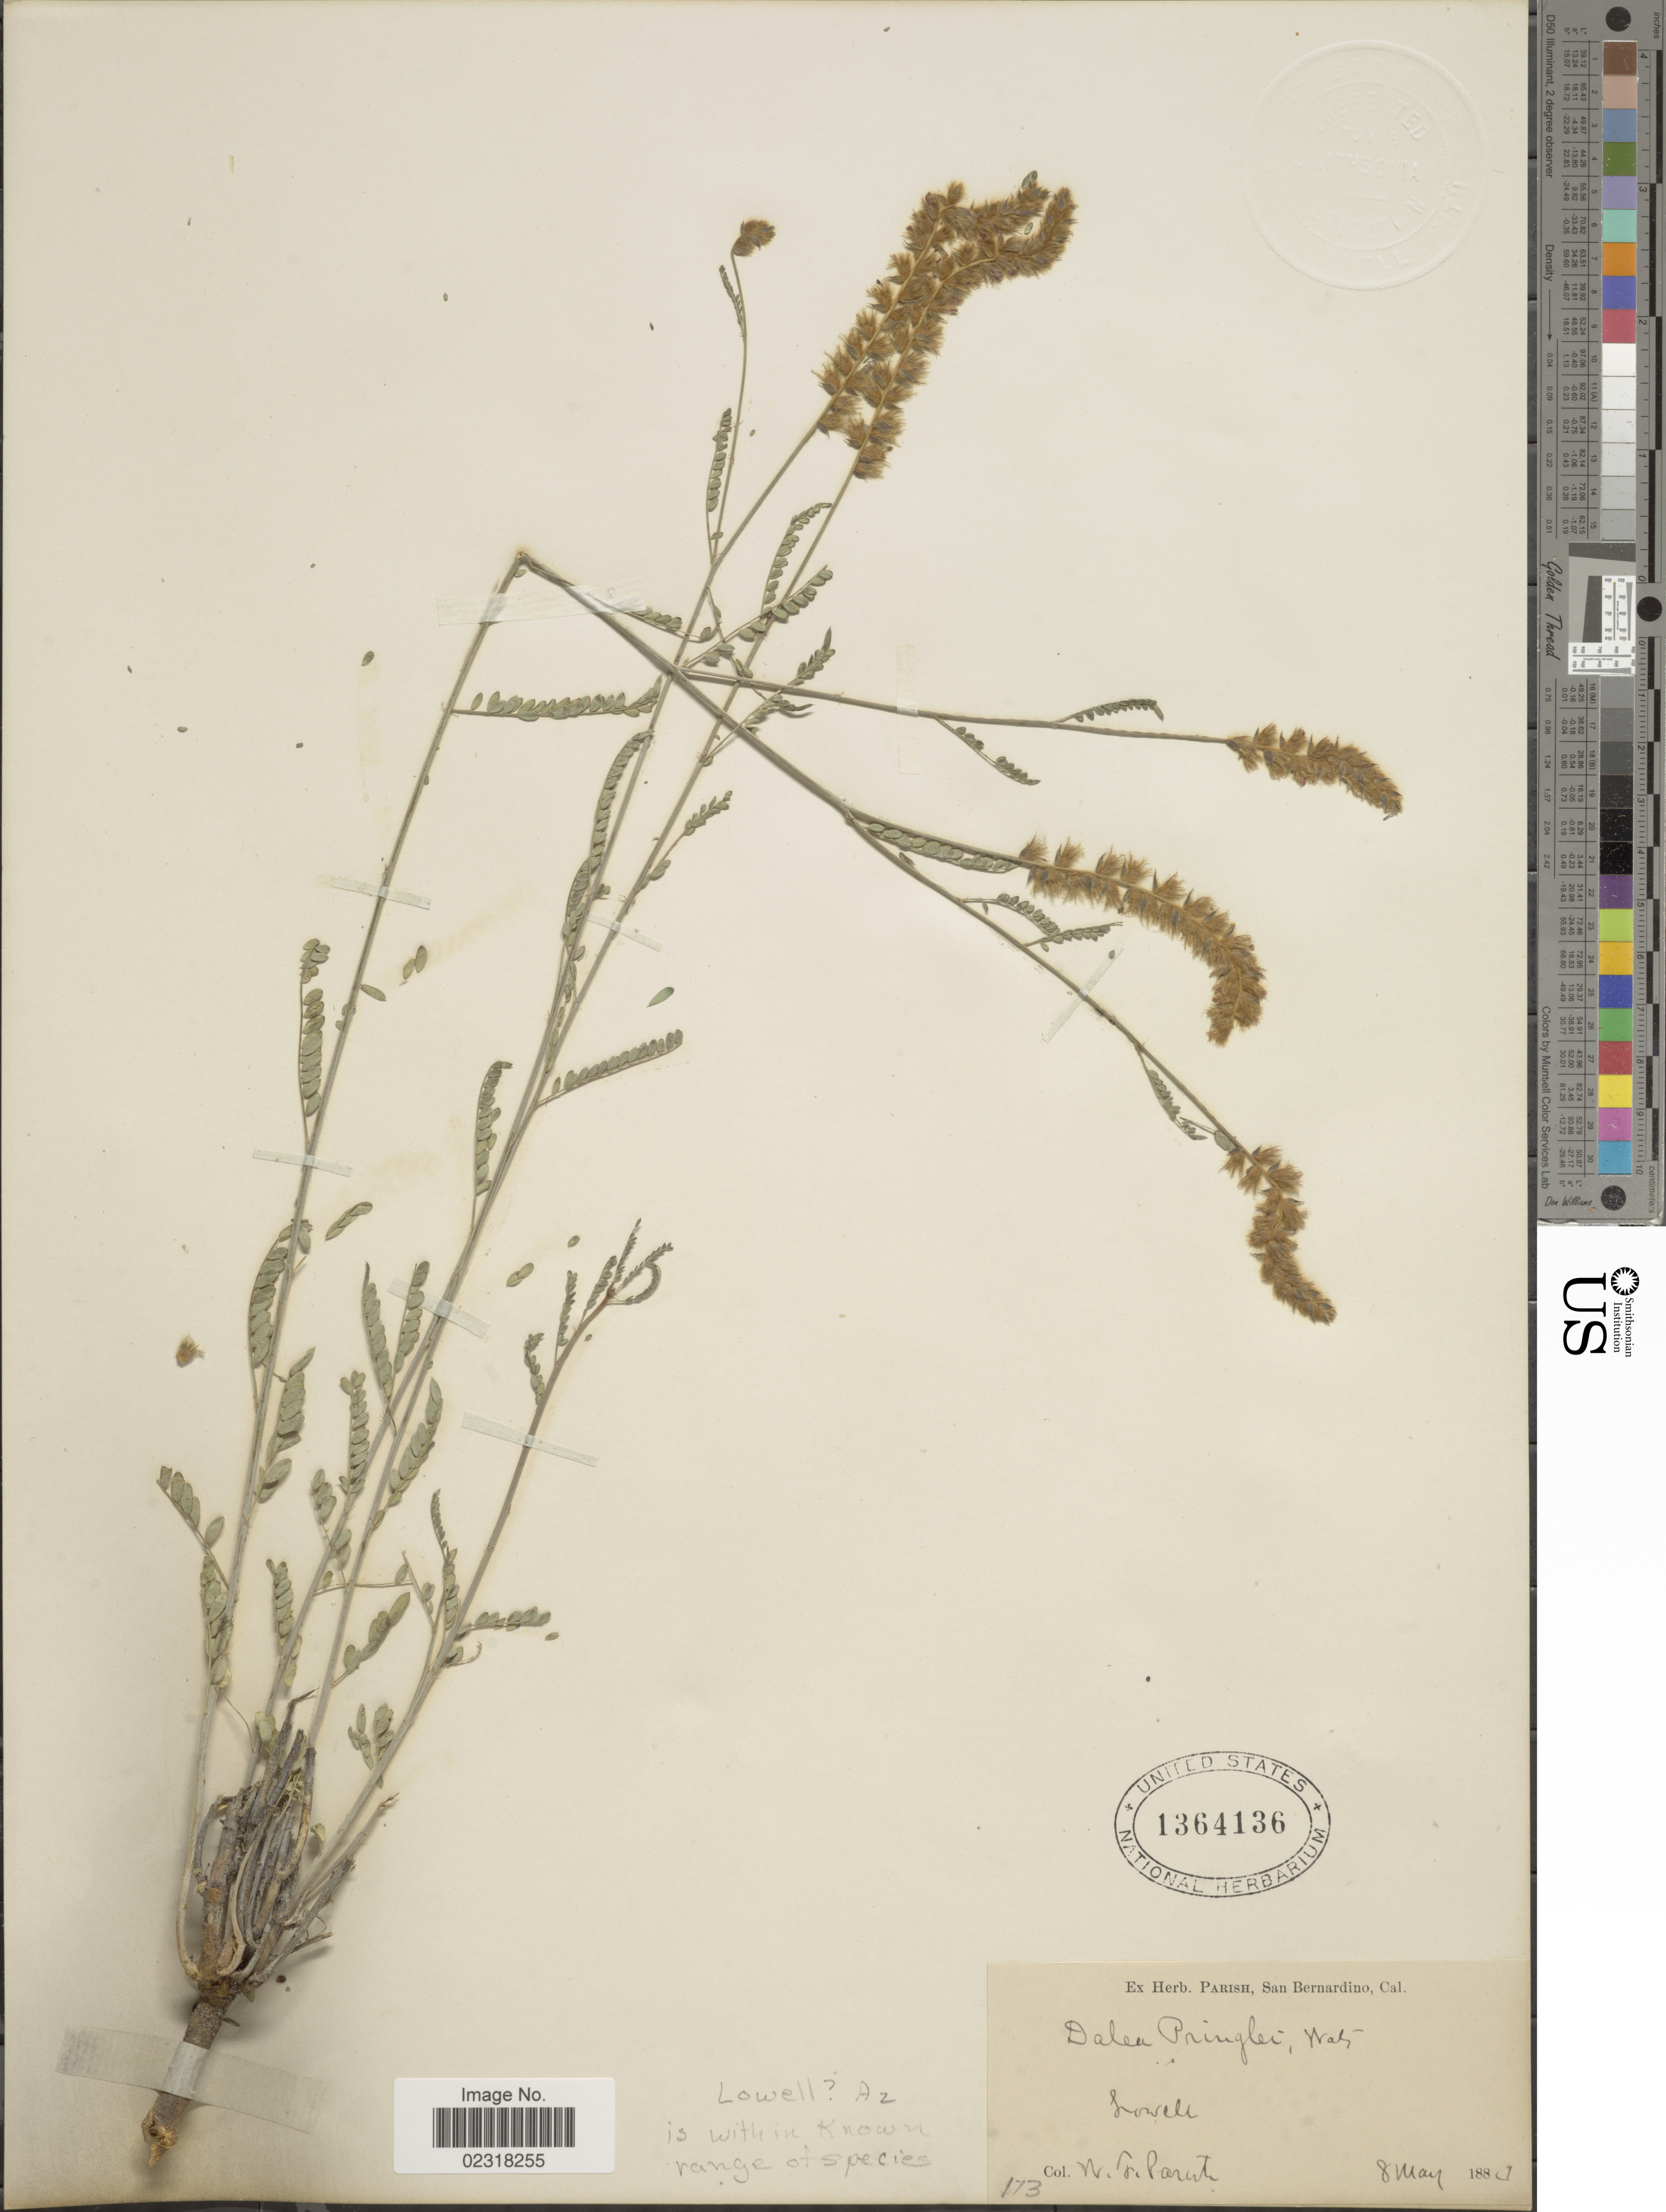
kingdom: Plantae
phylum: Tracheophyta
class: Magnoliopsida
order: Fabales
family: Fabaceae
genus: Dalea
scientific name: Dalea pringlei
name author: A. Gray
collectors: W. F. Parish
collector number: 173*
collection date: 1883-03-08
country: United States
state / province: Arizona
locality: Lowell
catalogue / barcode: US 1364136